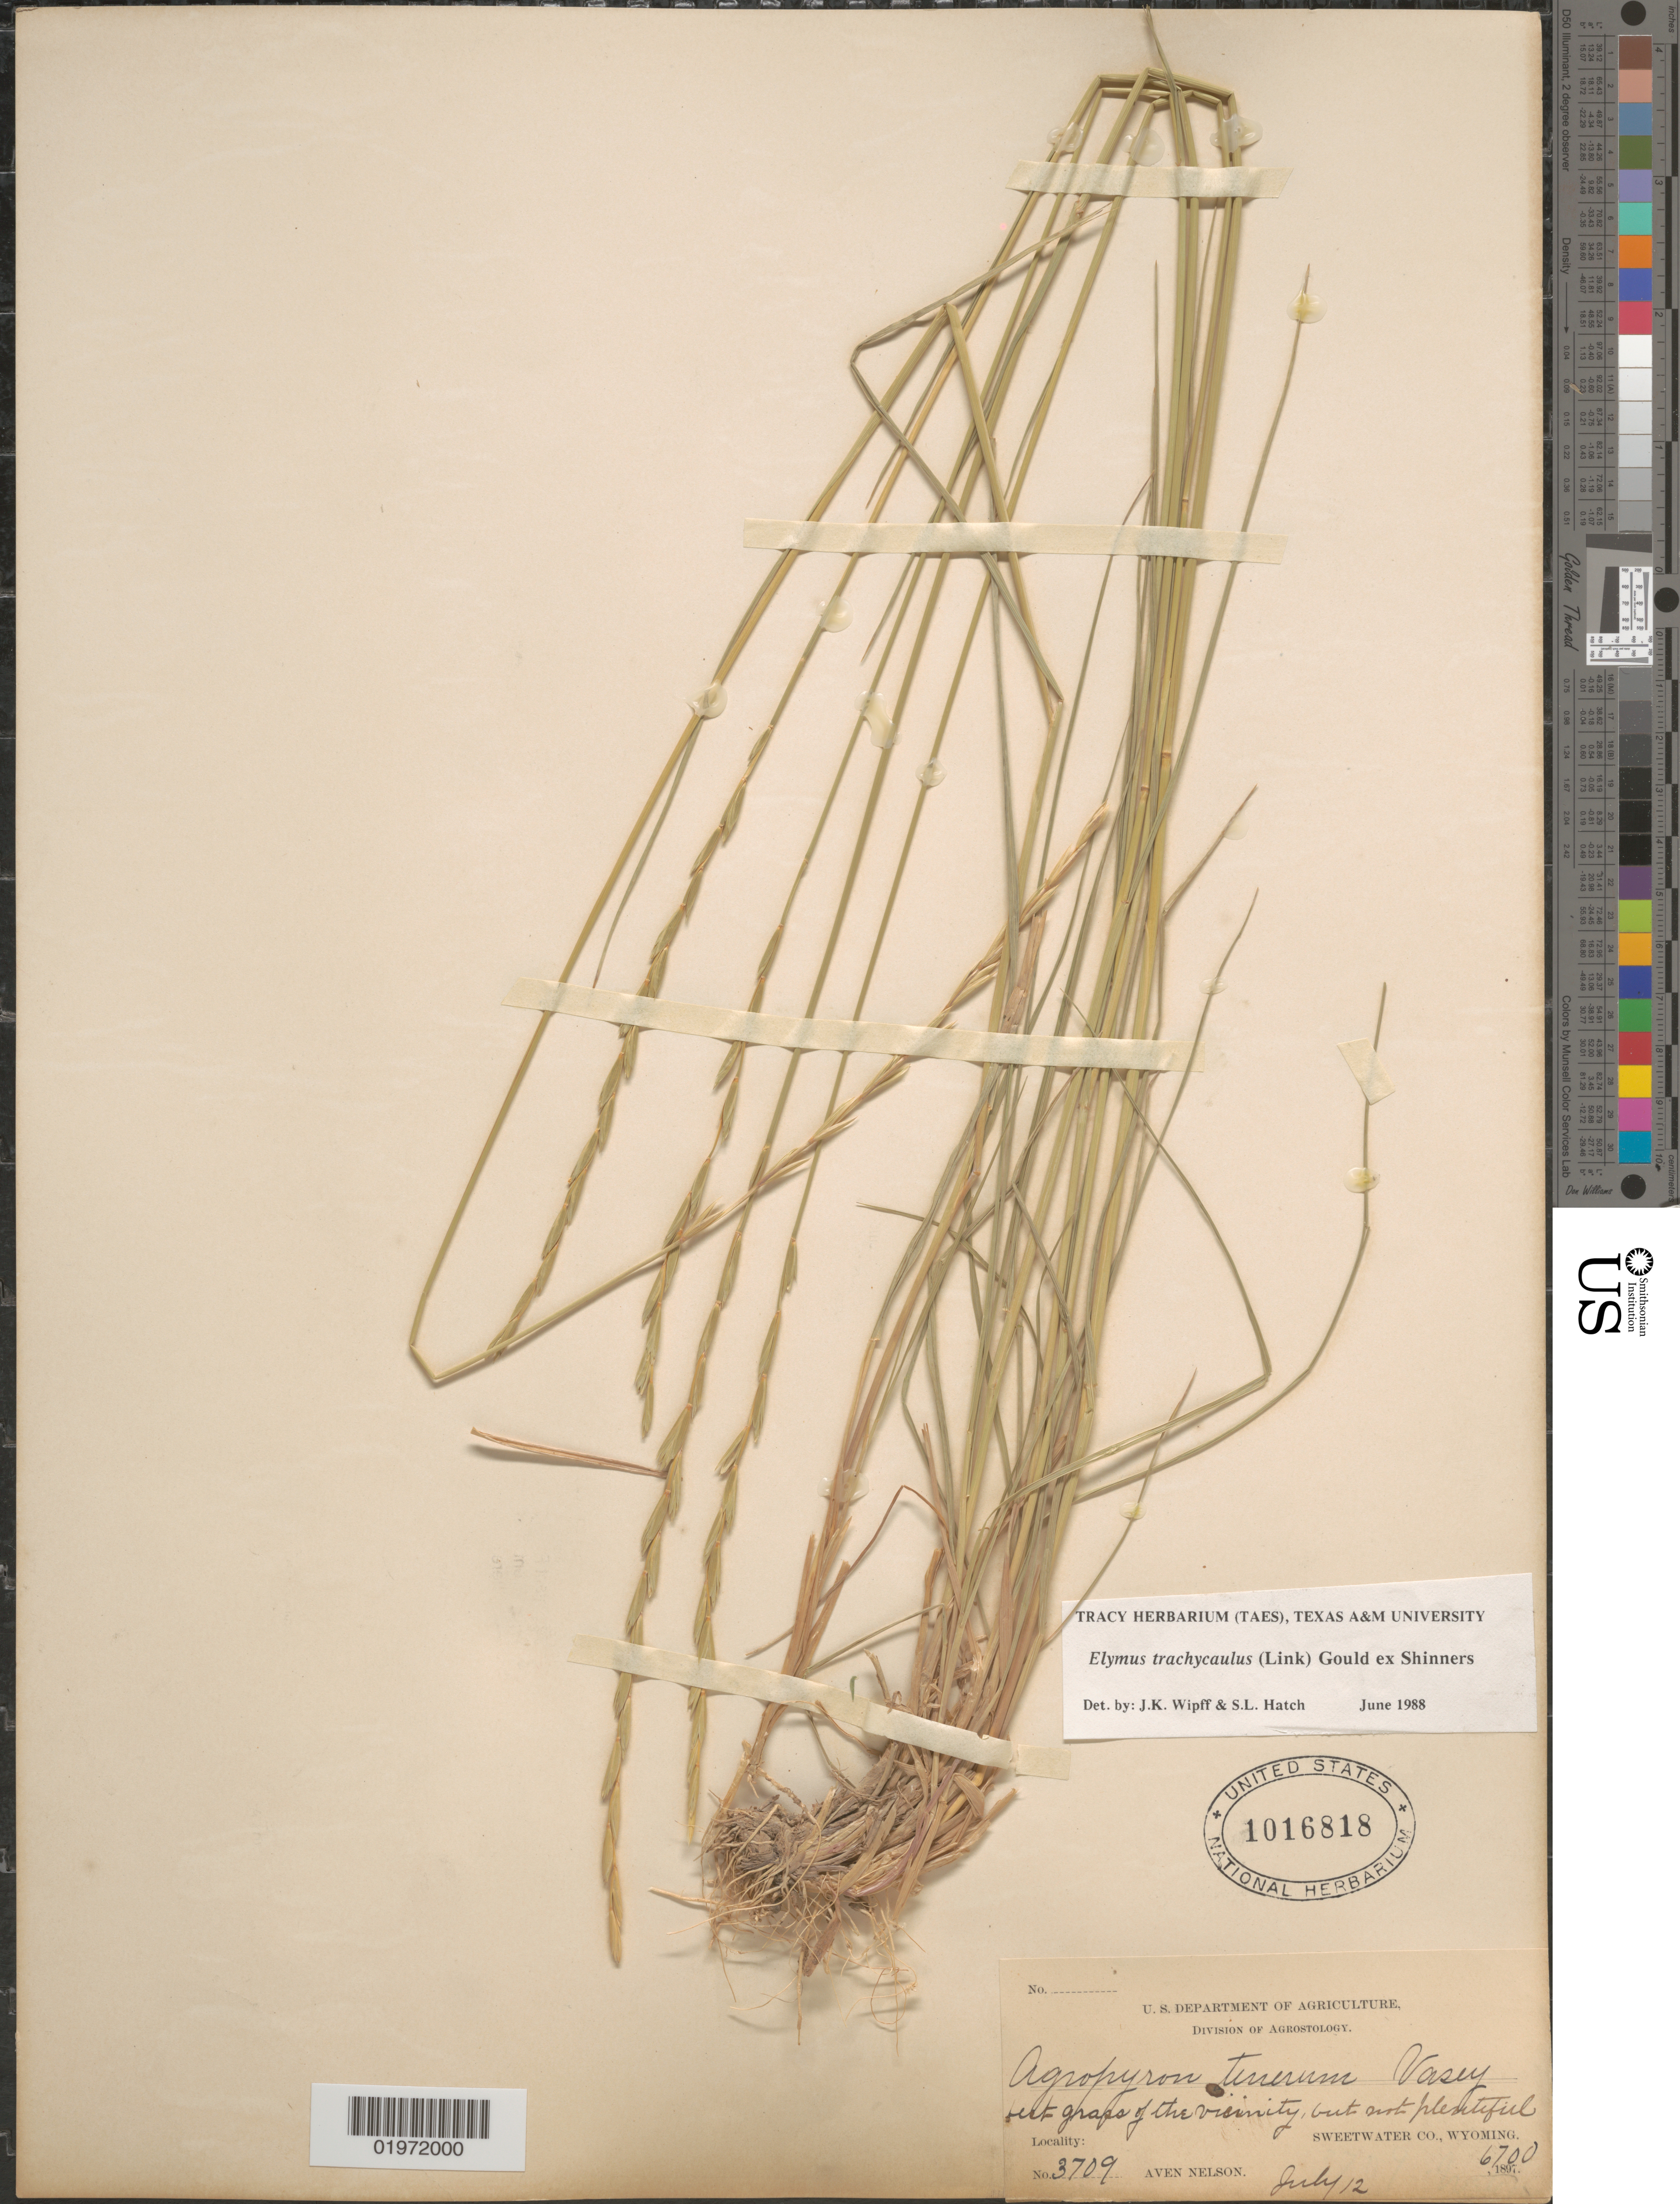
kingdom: Plantae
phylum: Tracheophyta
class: Liliopsida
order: Poales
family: Poaceae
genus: Elymus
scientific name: Elymus trachycaulus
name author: (Link) Gould ex Shinners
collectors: A. Nelson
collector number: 3709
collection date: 1897-07-12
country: United States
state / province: Wyoming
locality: Sweetwater Co.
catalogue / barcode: US 1016818